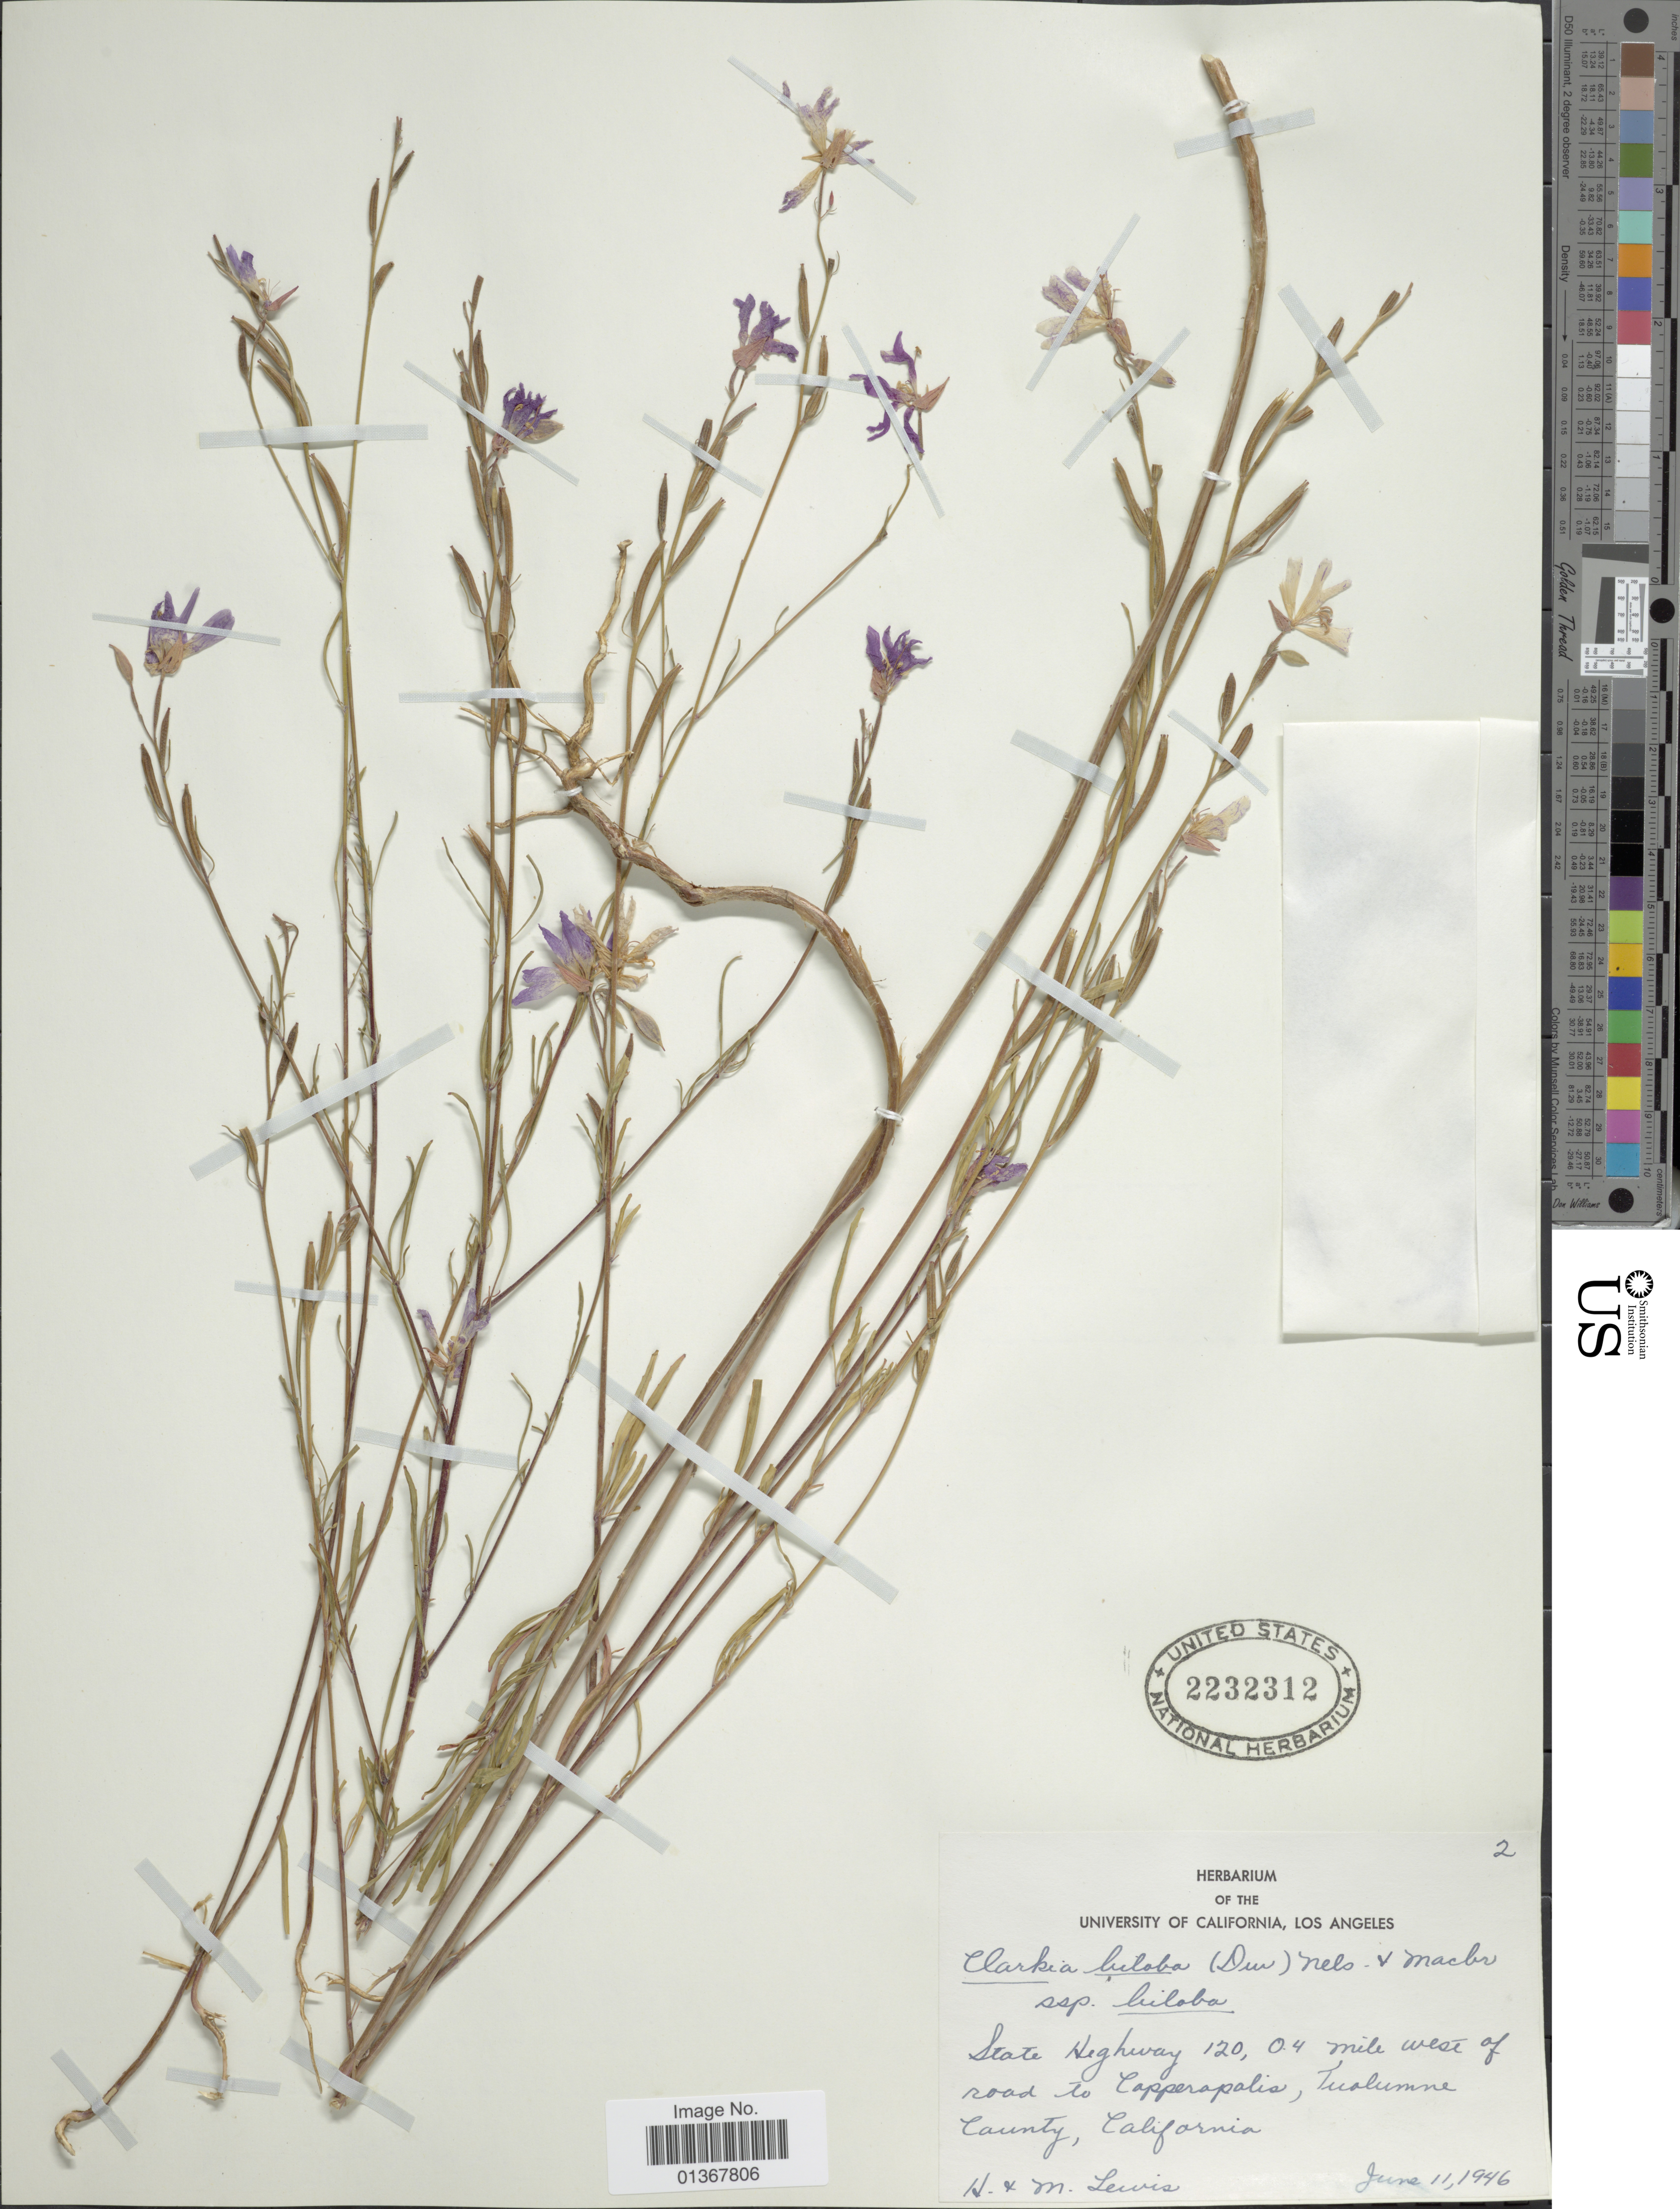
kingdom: Plantae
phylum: Tracheophyta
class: Magnoliopsida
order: Myrtales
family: Onagraceae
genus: Clarkia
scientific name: Clarkia biloba subsp. biloba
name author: (Durand) A. Nelson & J.F. Macbr.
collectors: H. Lewis & M. Lewis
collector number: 2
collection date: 1946-06-11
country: United States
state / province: California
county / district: Tuolumne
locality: State Highway 120, 0.4 miles west of road to Capperapalis, Tuolumne County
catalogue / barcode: US 2232312